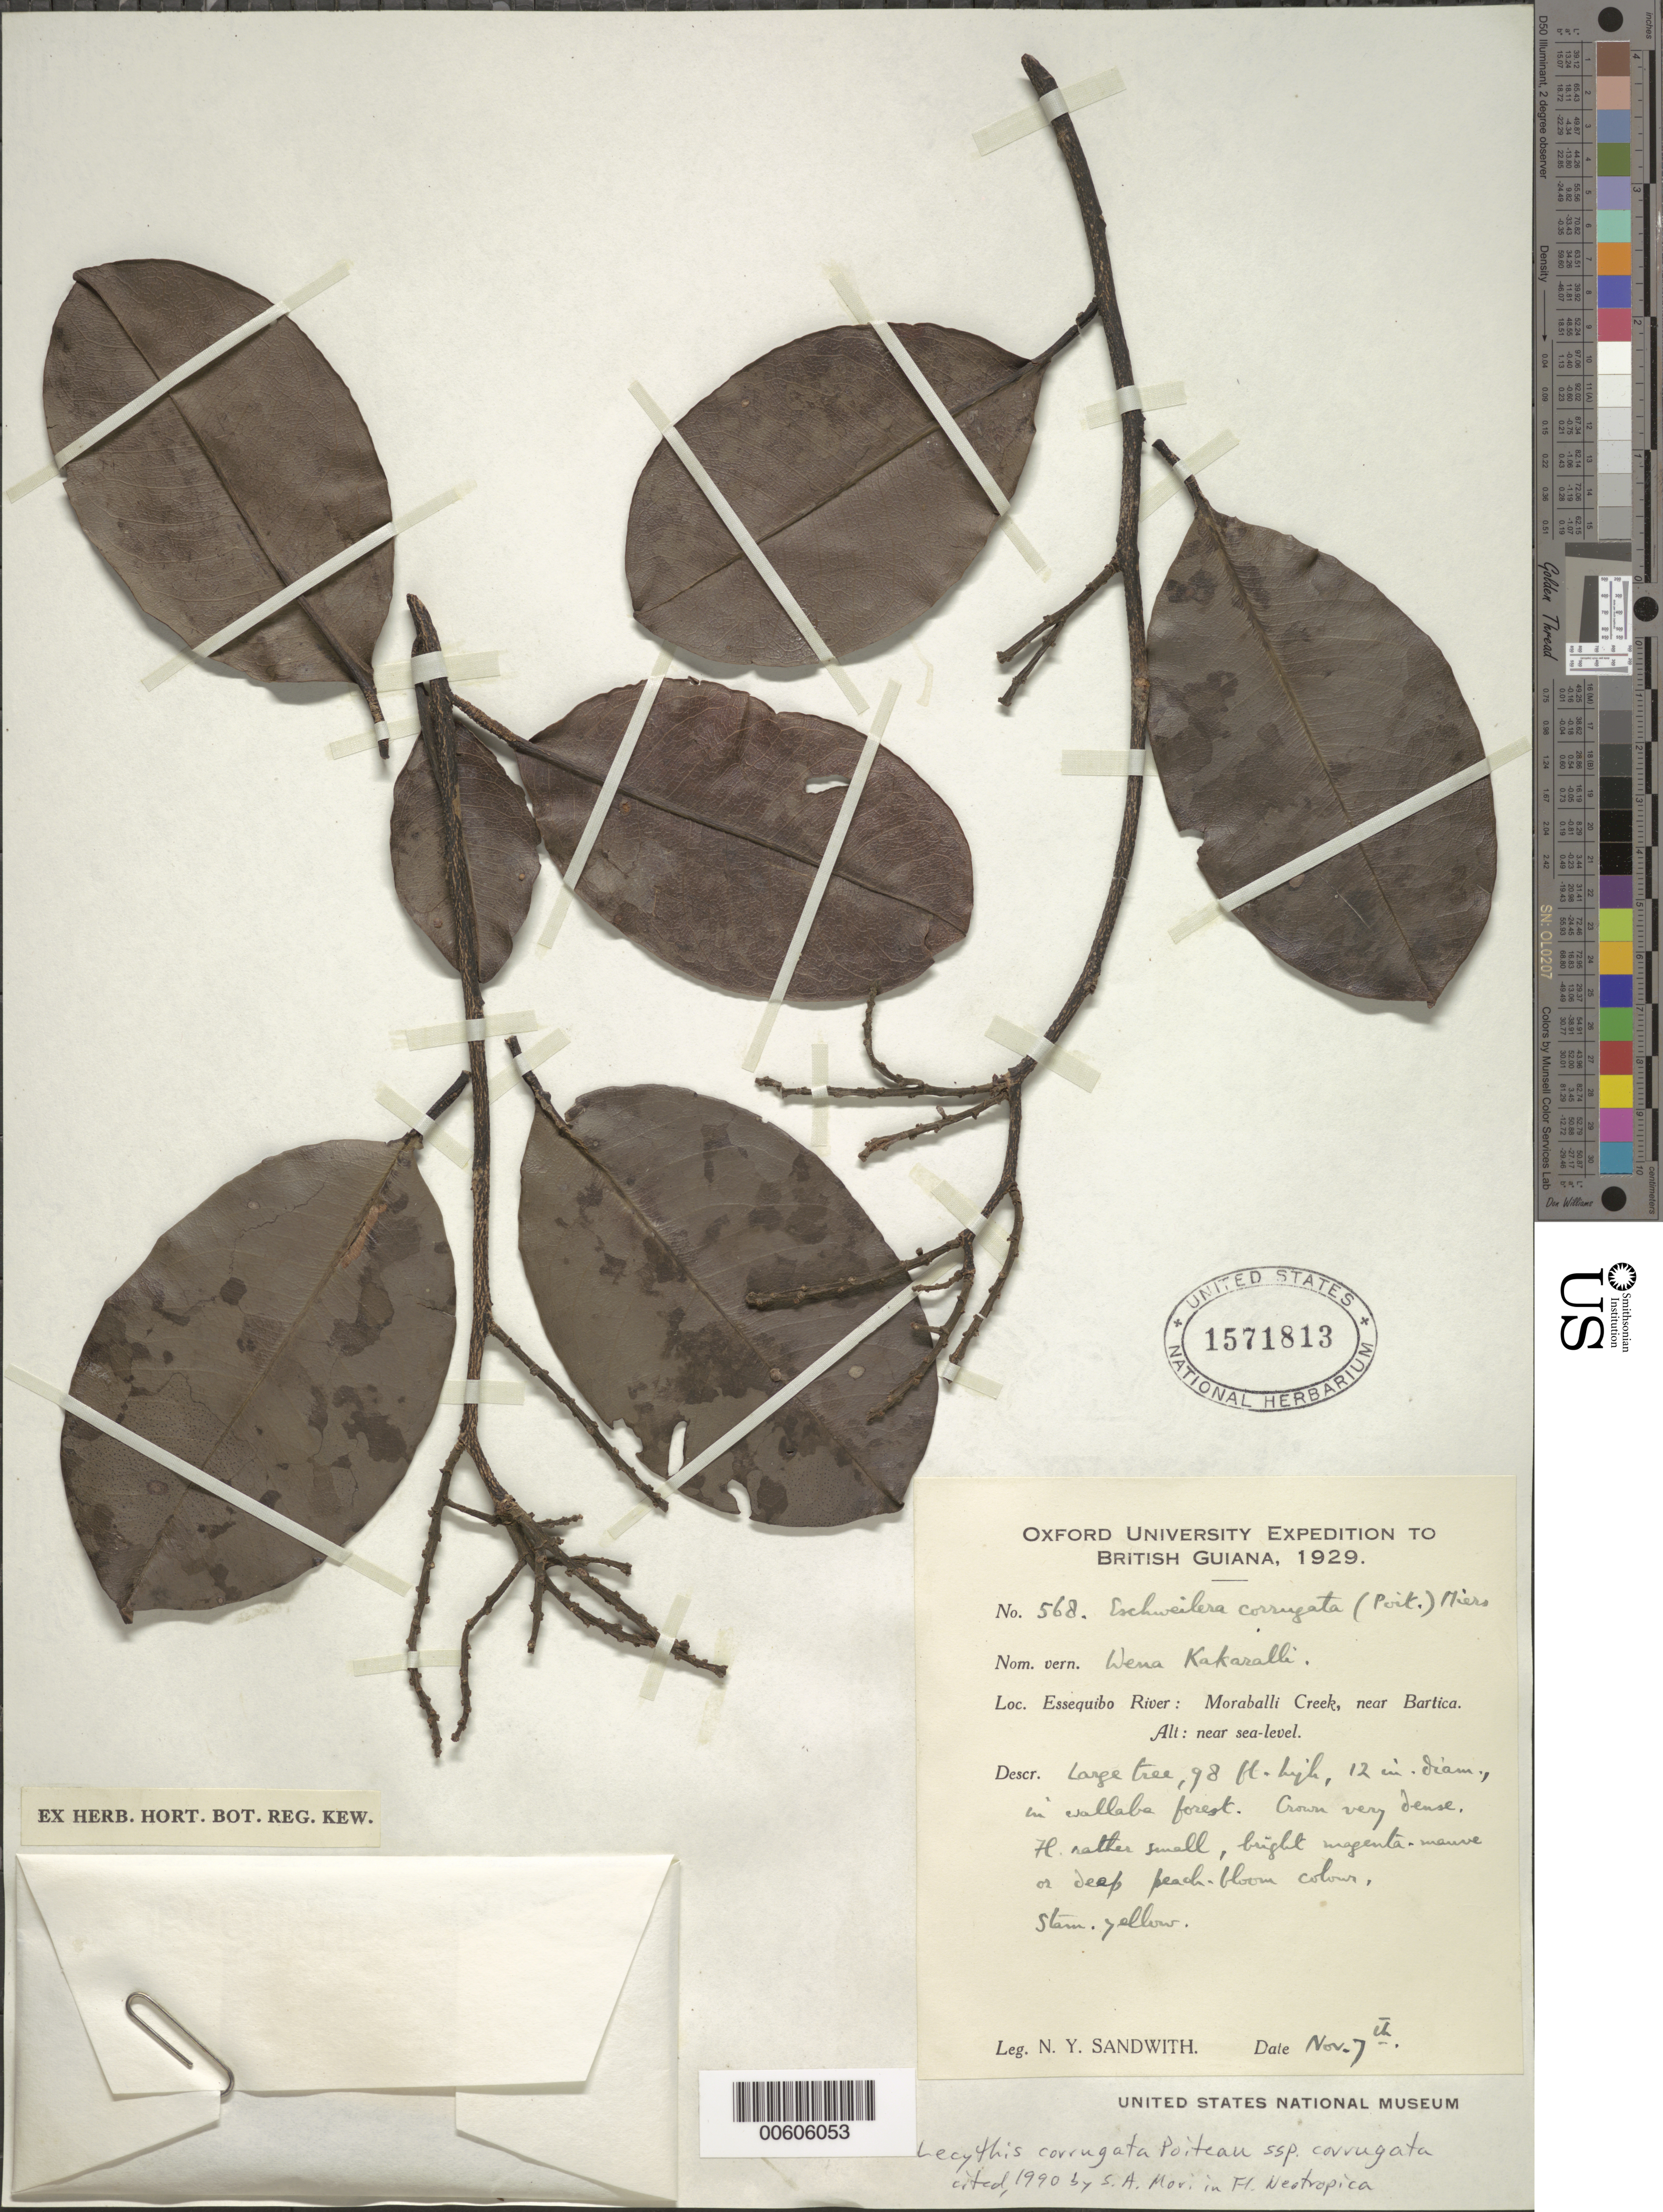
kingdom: Plantae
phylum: Tracheophyta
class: Magnoliopsida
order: Ericales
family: Lecythidaceae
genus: Lecythis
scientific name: Lecythis corrugata subsp. corrugata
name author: Poit.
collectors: N. Y. Sandwith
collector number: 568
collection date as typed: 7-Nov-29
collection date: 1929-11-07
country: Guyana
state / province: U. Demerara-Berbice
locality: Moraballi Creek, Essequibo R., near Bartica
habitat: Wallaba forest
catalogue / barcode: US 1571813